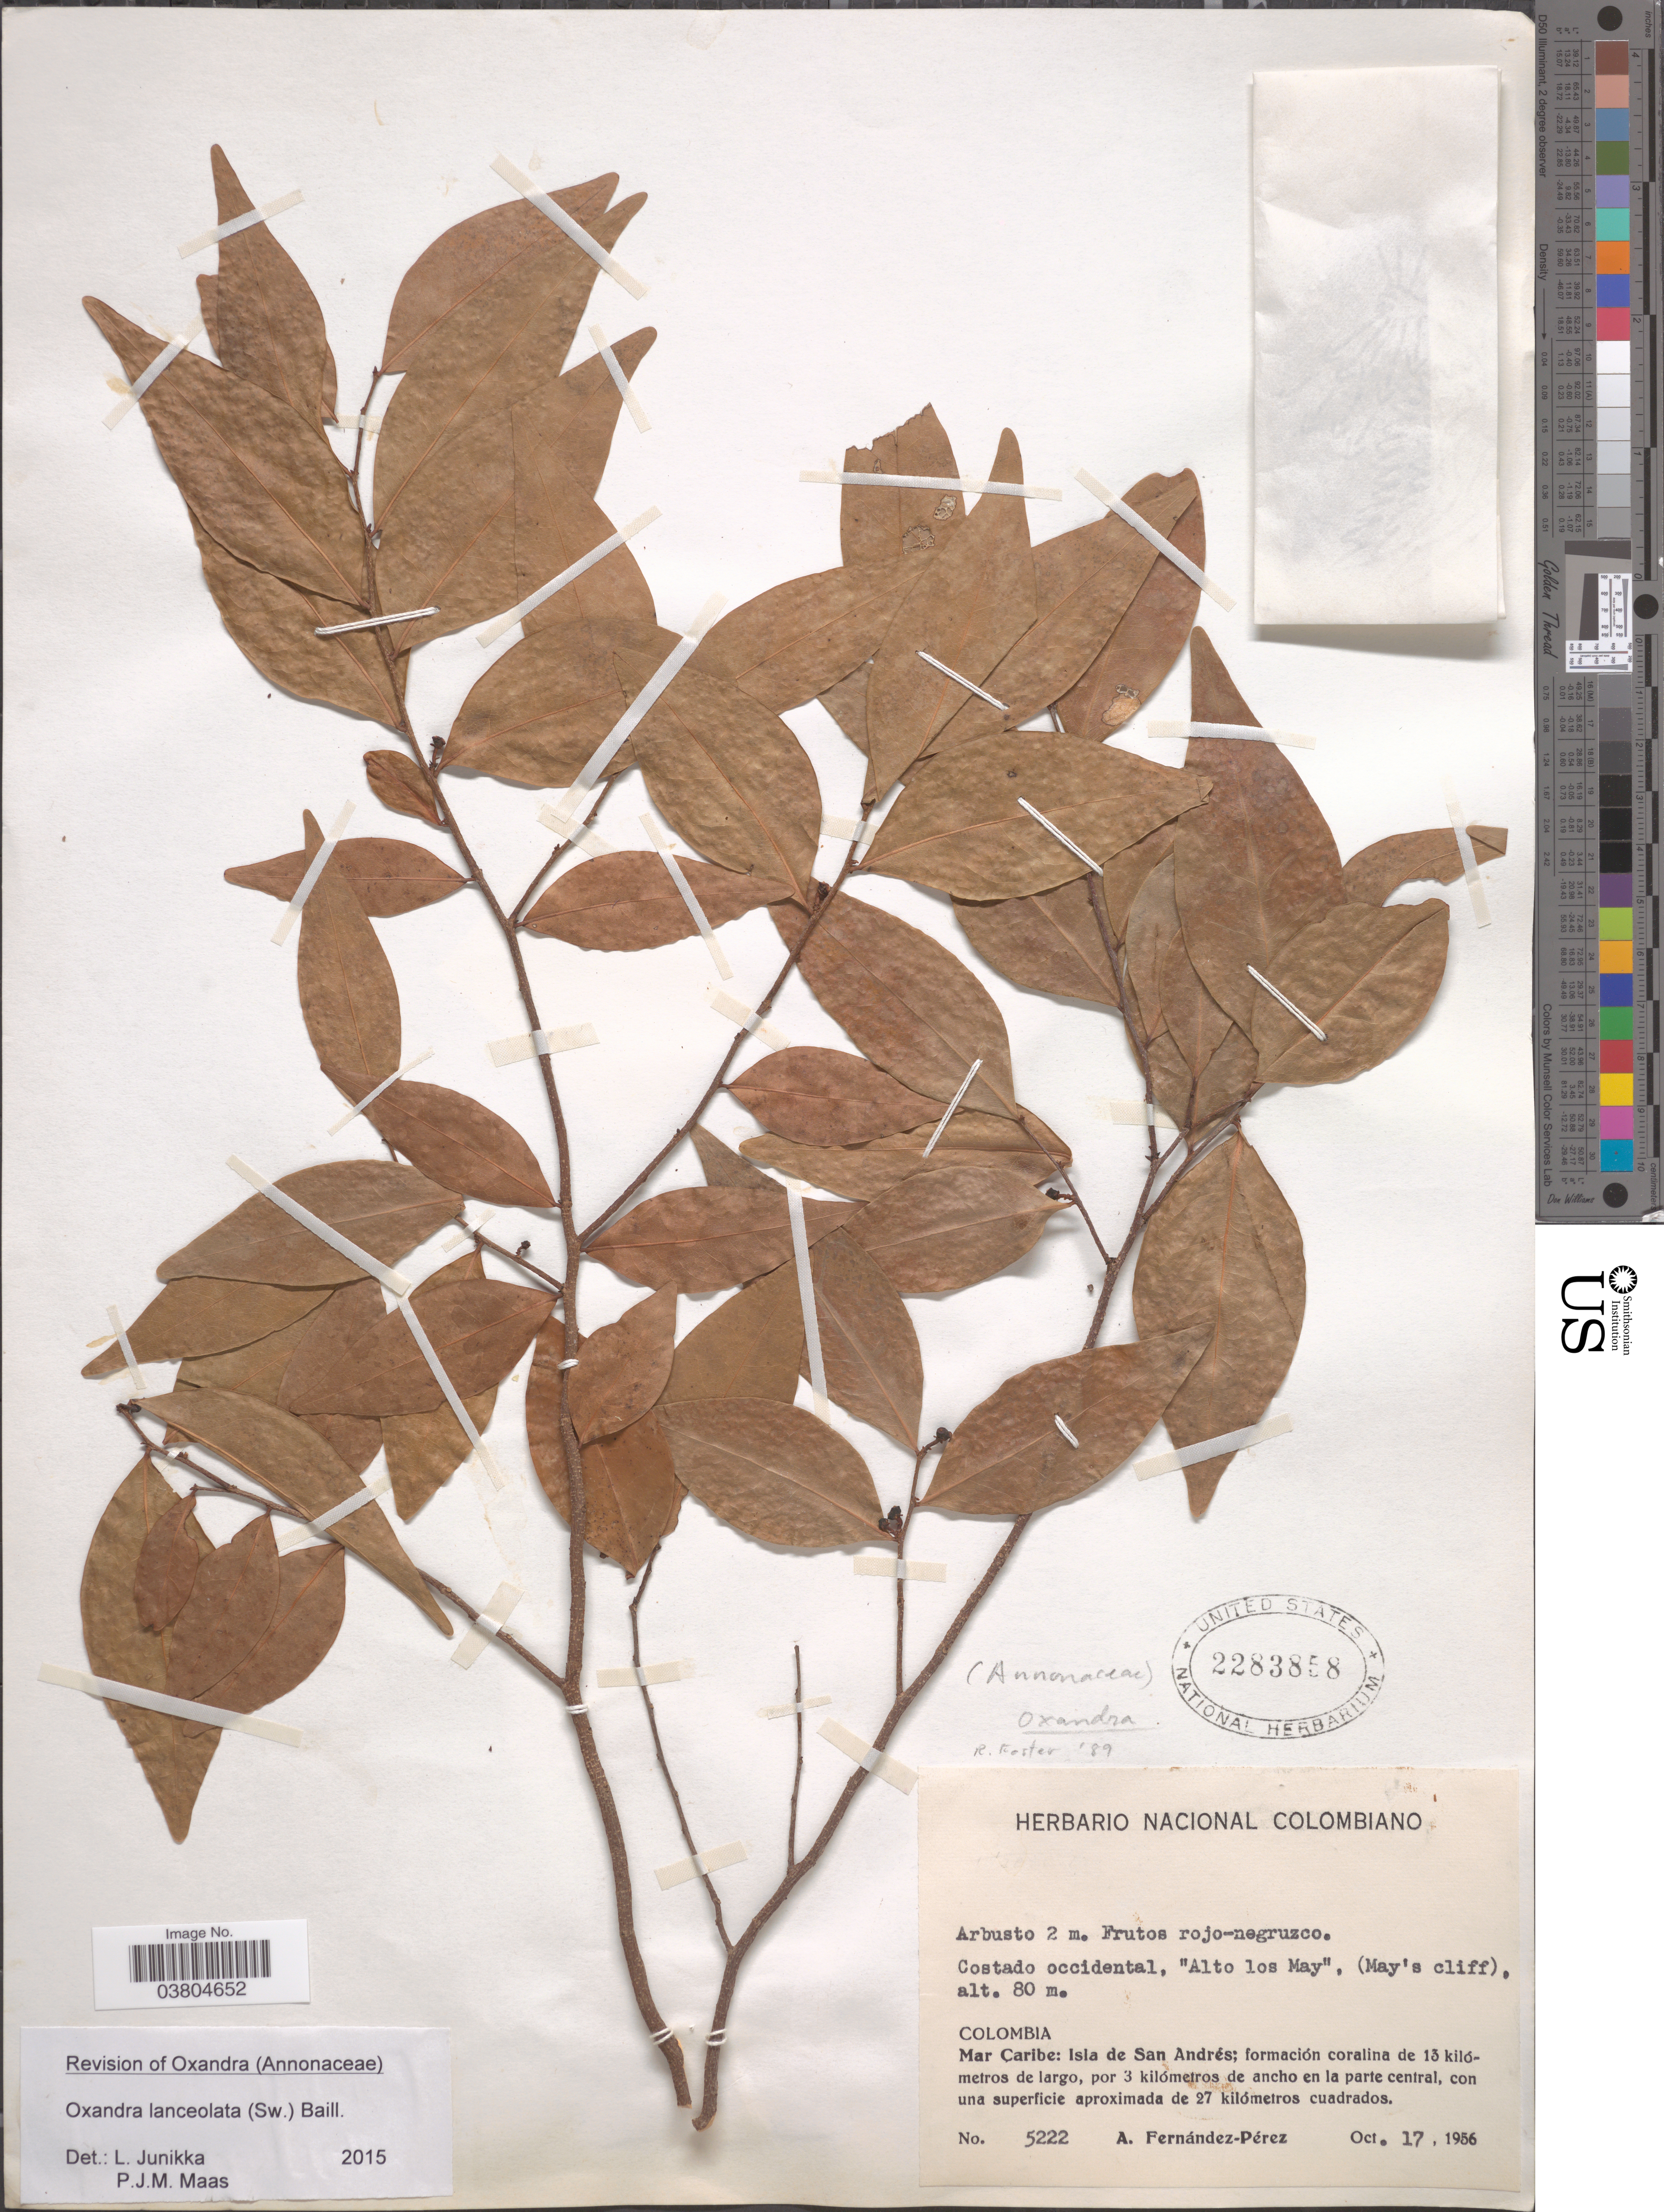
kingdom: Plantae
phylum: Tracheophyta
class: Magnoliopsida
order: Magnoliales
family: Annonaceae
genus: Oxandra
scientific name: Oxandra lanceolata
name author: (Sw.) Baill.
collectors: A. Fernández-Pérez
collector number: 5222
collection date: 1956-10-17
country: Colombia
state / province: San Andres y Providencia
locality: Costado occidental, " Alto los May", (May's cliff). Mar Caribe: Isla de San Andrés; formación coralina de 13 kilómetros de largo, por 3 kilómetros de ancho en la parte central, con una superficie aproximada de 27 kilómetros cuadrados.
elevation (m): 80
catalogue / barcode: US 2283858